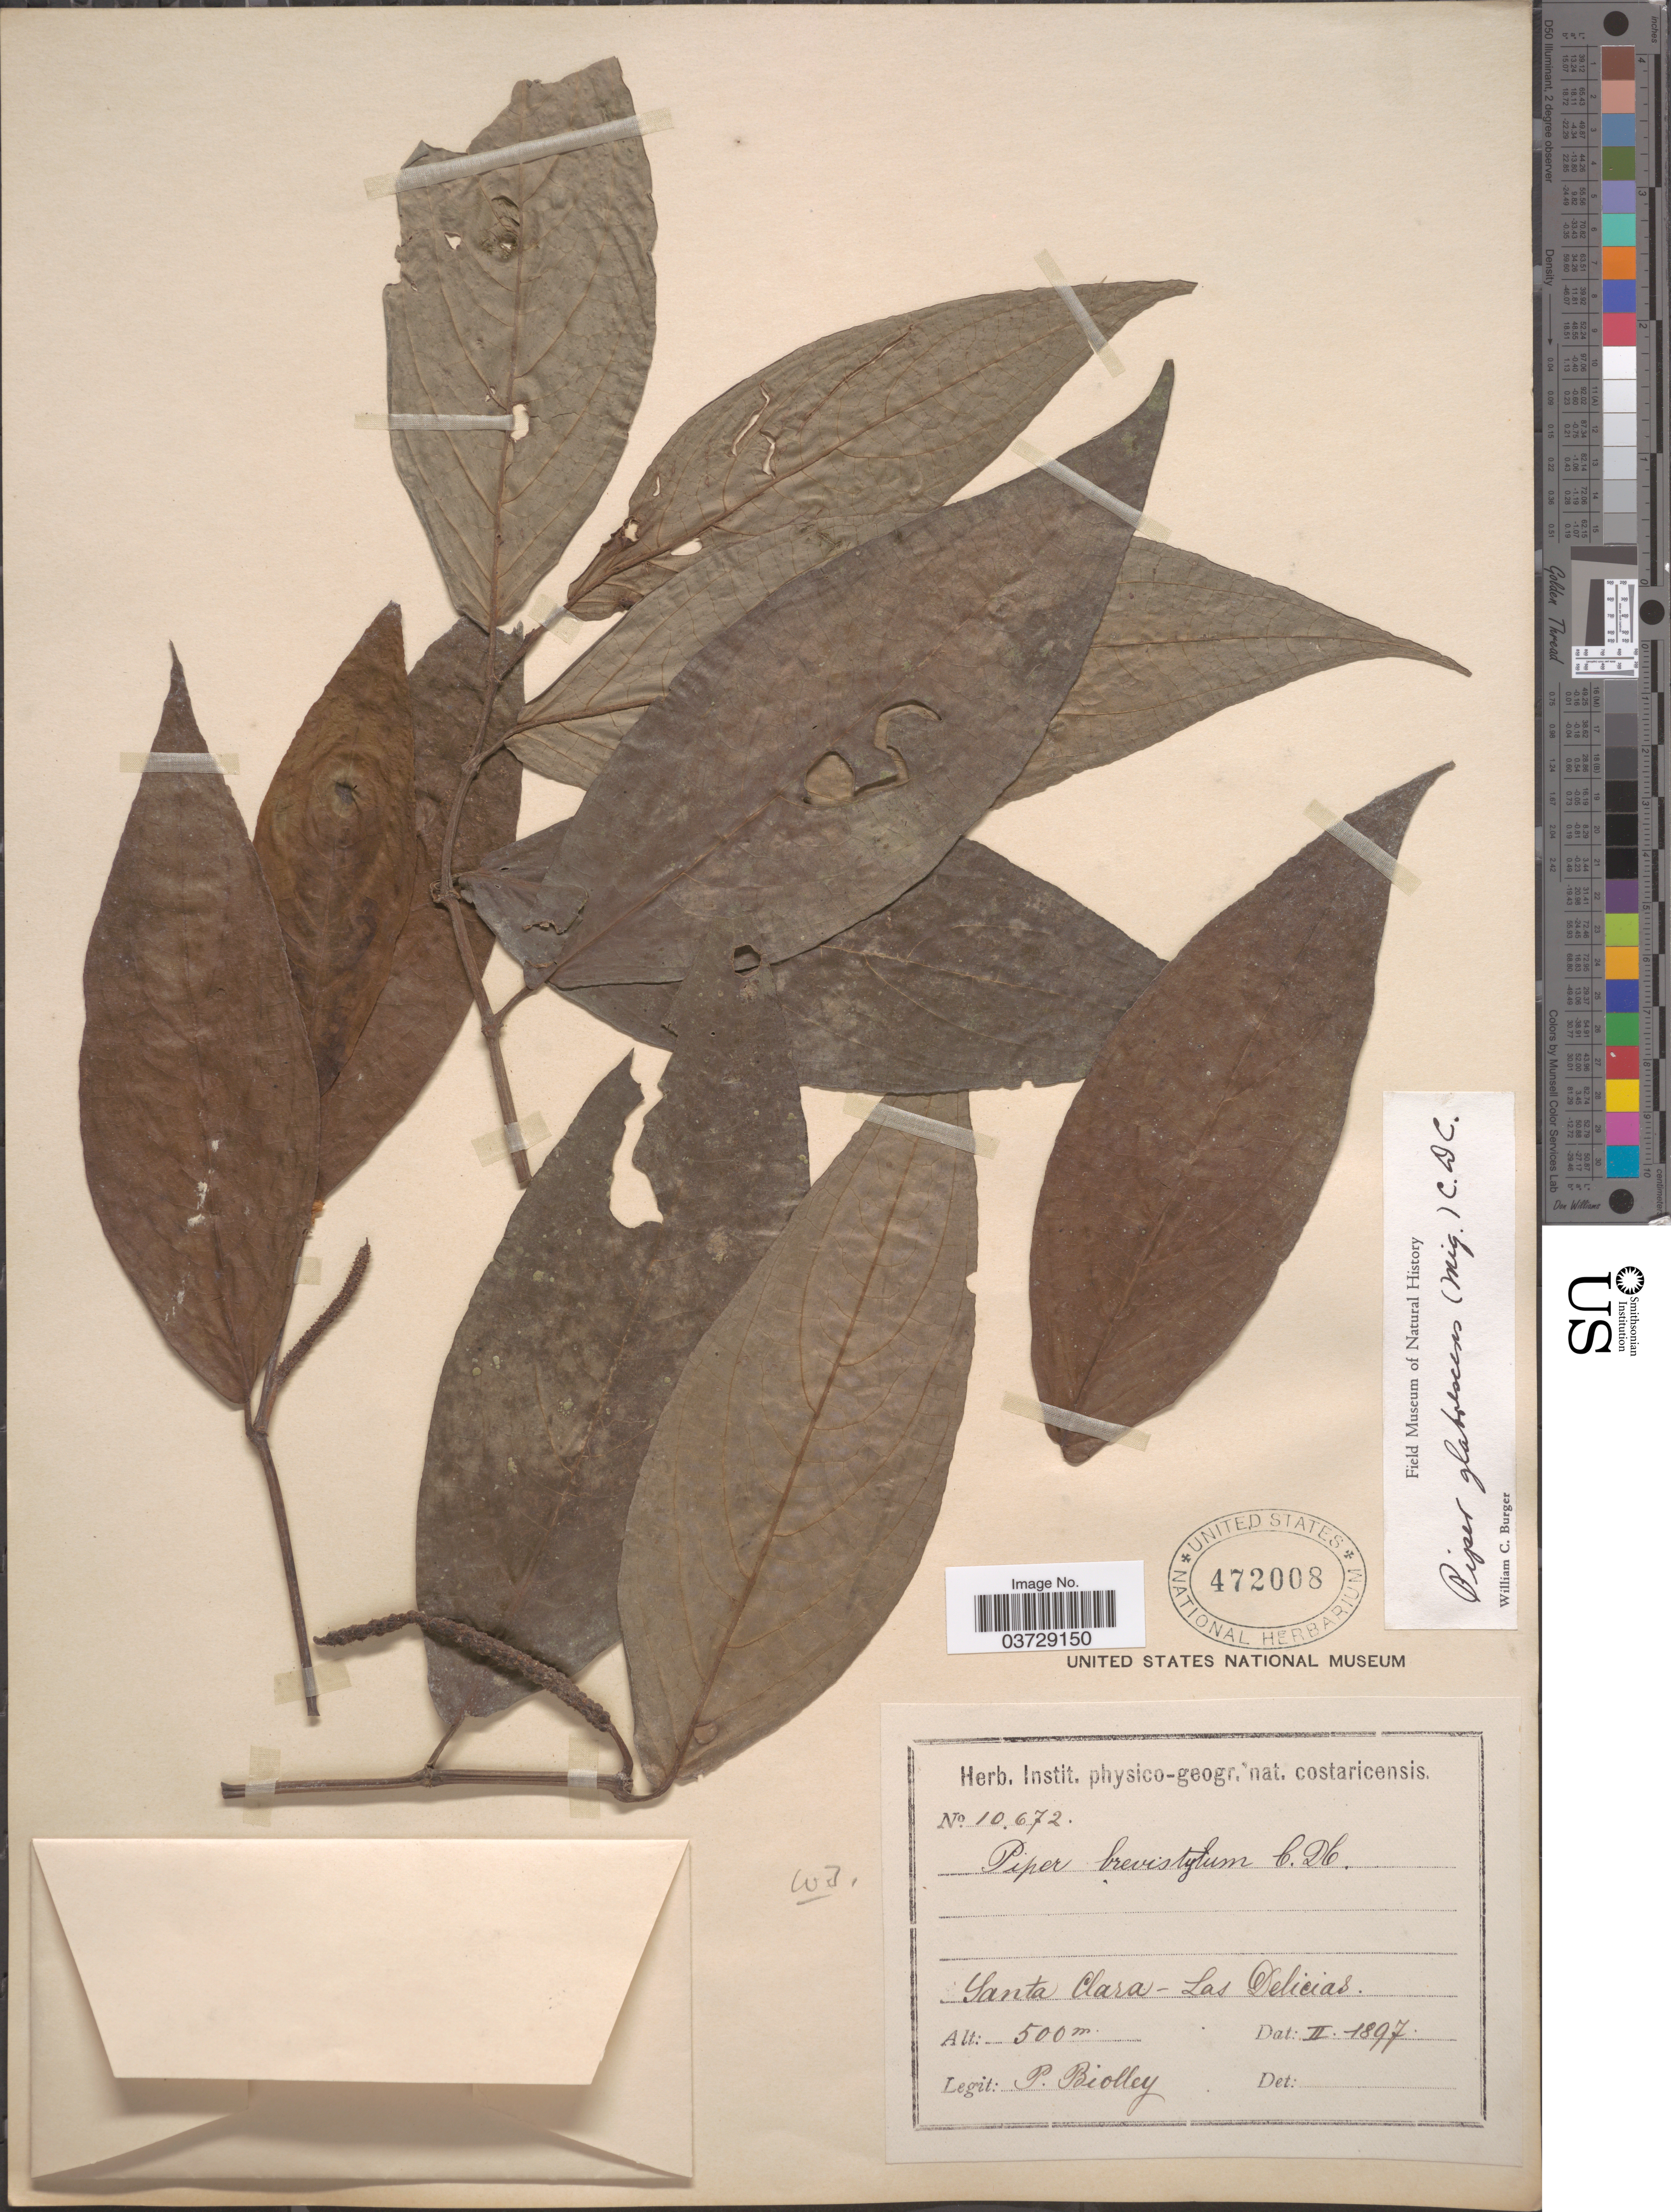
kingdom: Plantae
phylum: Tracheophyta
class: Magnoliopsida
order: Piperales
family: Piperaceae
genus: Piper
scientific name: Piper glabrescens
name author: (Miq.) C. DC.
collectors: P. Biolley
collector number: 10672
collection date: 1897-02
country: Costa Rica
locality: Santa Clara - Las Delicias.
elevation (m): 500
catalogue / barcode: US 472008